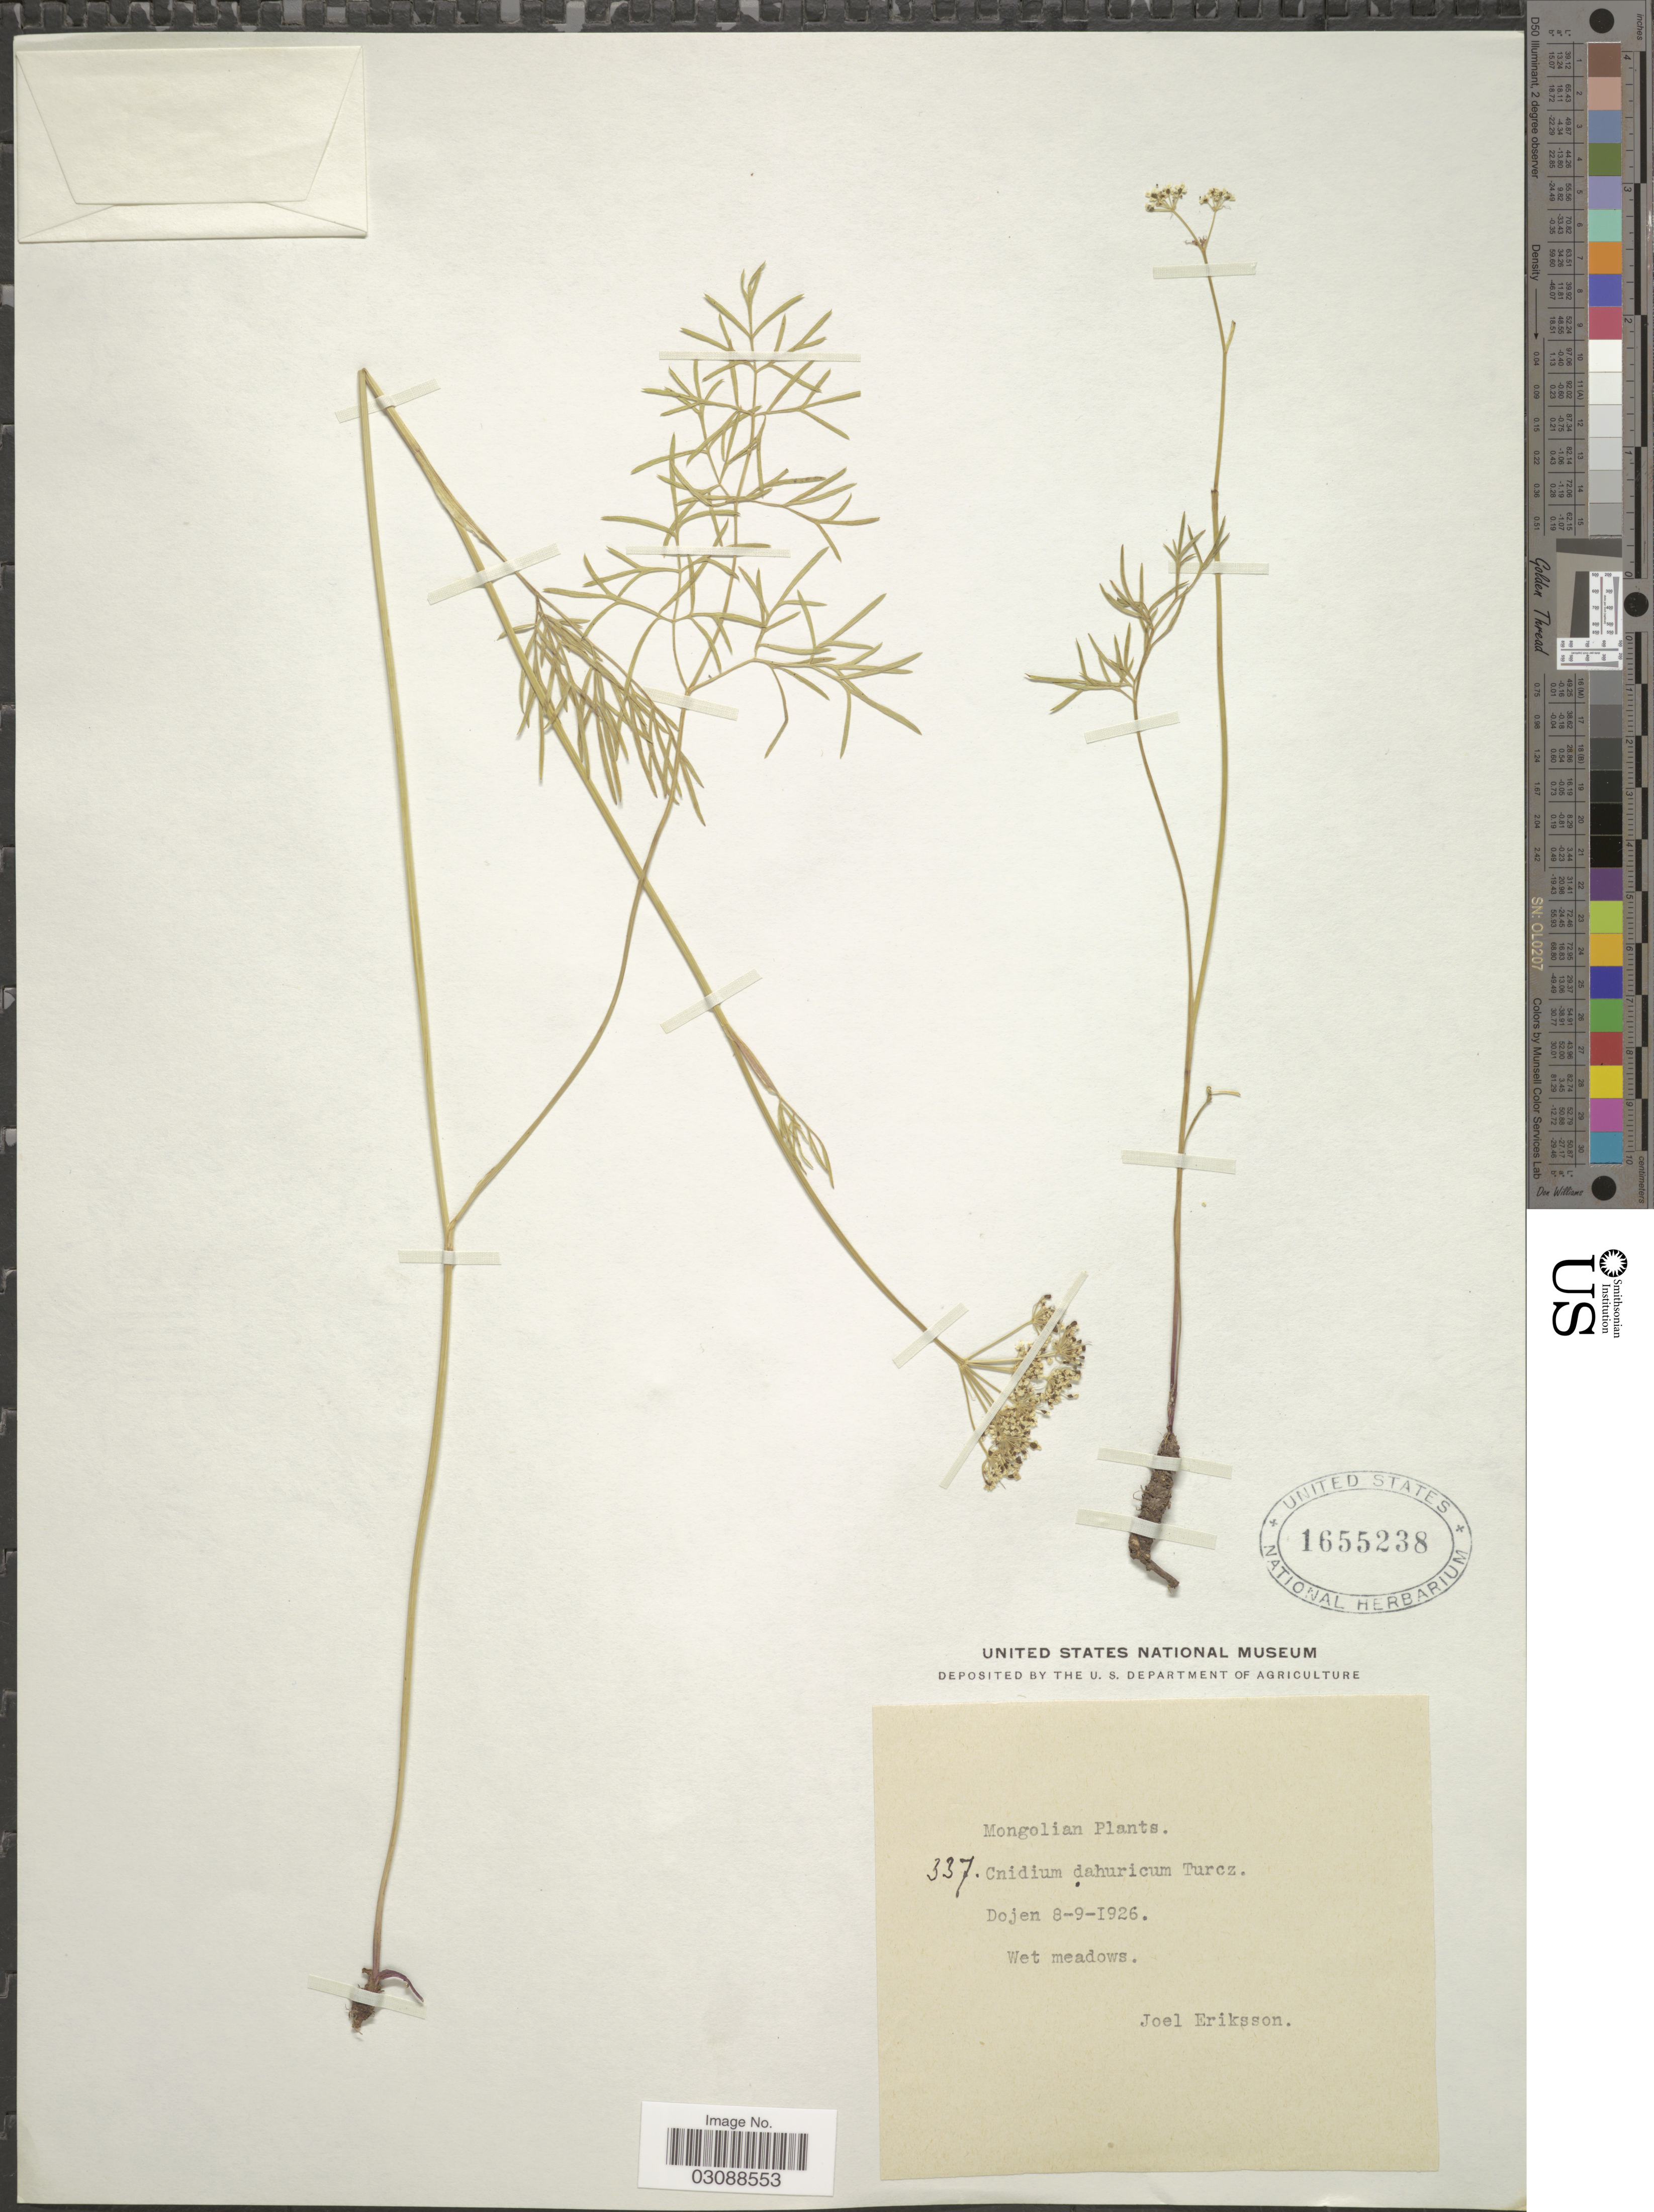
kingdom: Plantae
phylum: Tracheophyta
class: Magnoliopsida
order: Apiales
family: Apiaceae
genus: Cnidium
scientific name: Cnidium dahuricum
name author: (Jacq.) Turcz. ex Fisch. & C.A. Mey.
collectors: J. Eriksson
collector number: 337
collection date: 1926-09-08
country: Mongolia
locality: Dojen.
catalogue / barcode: US 1655238